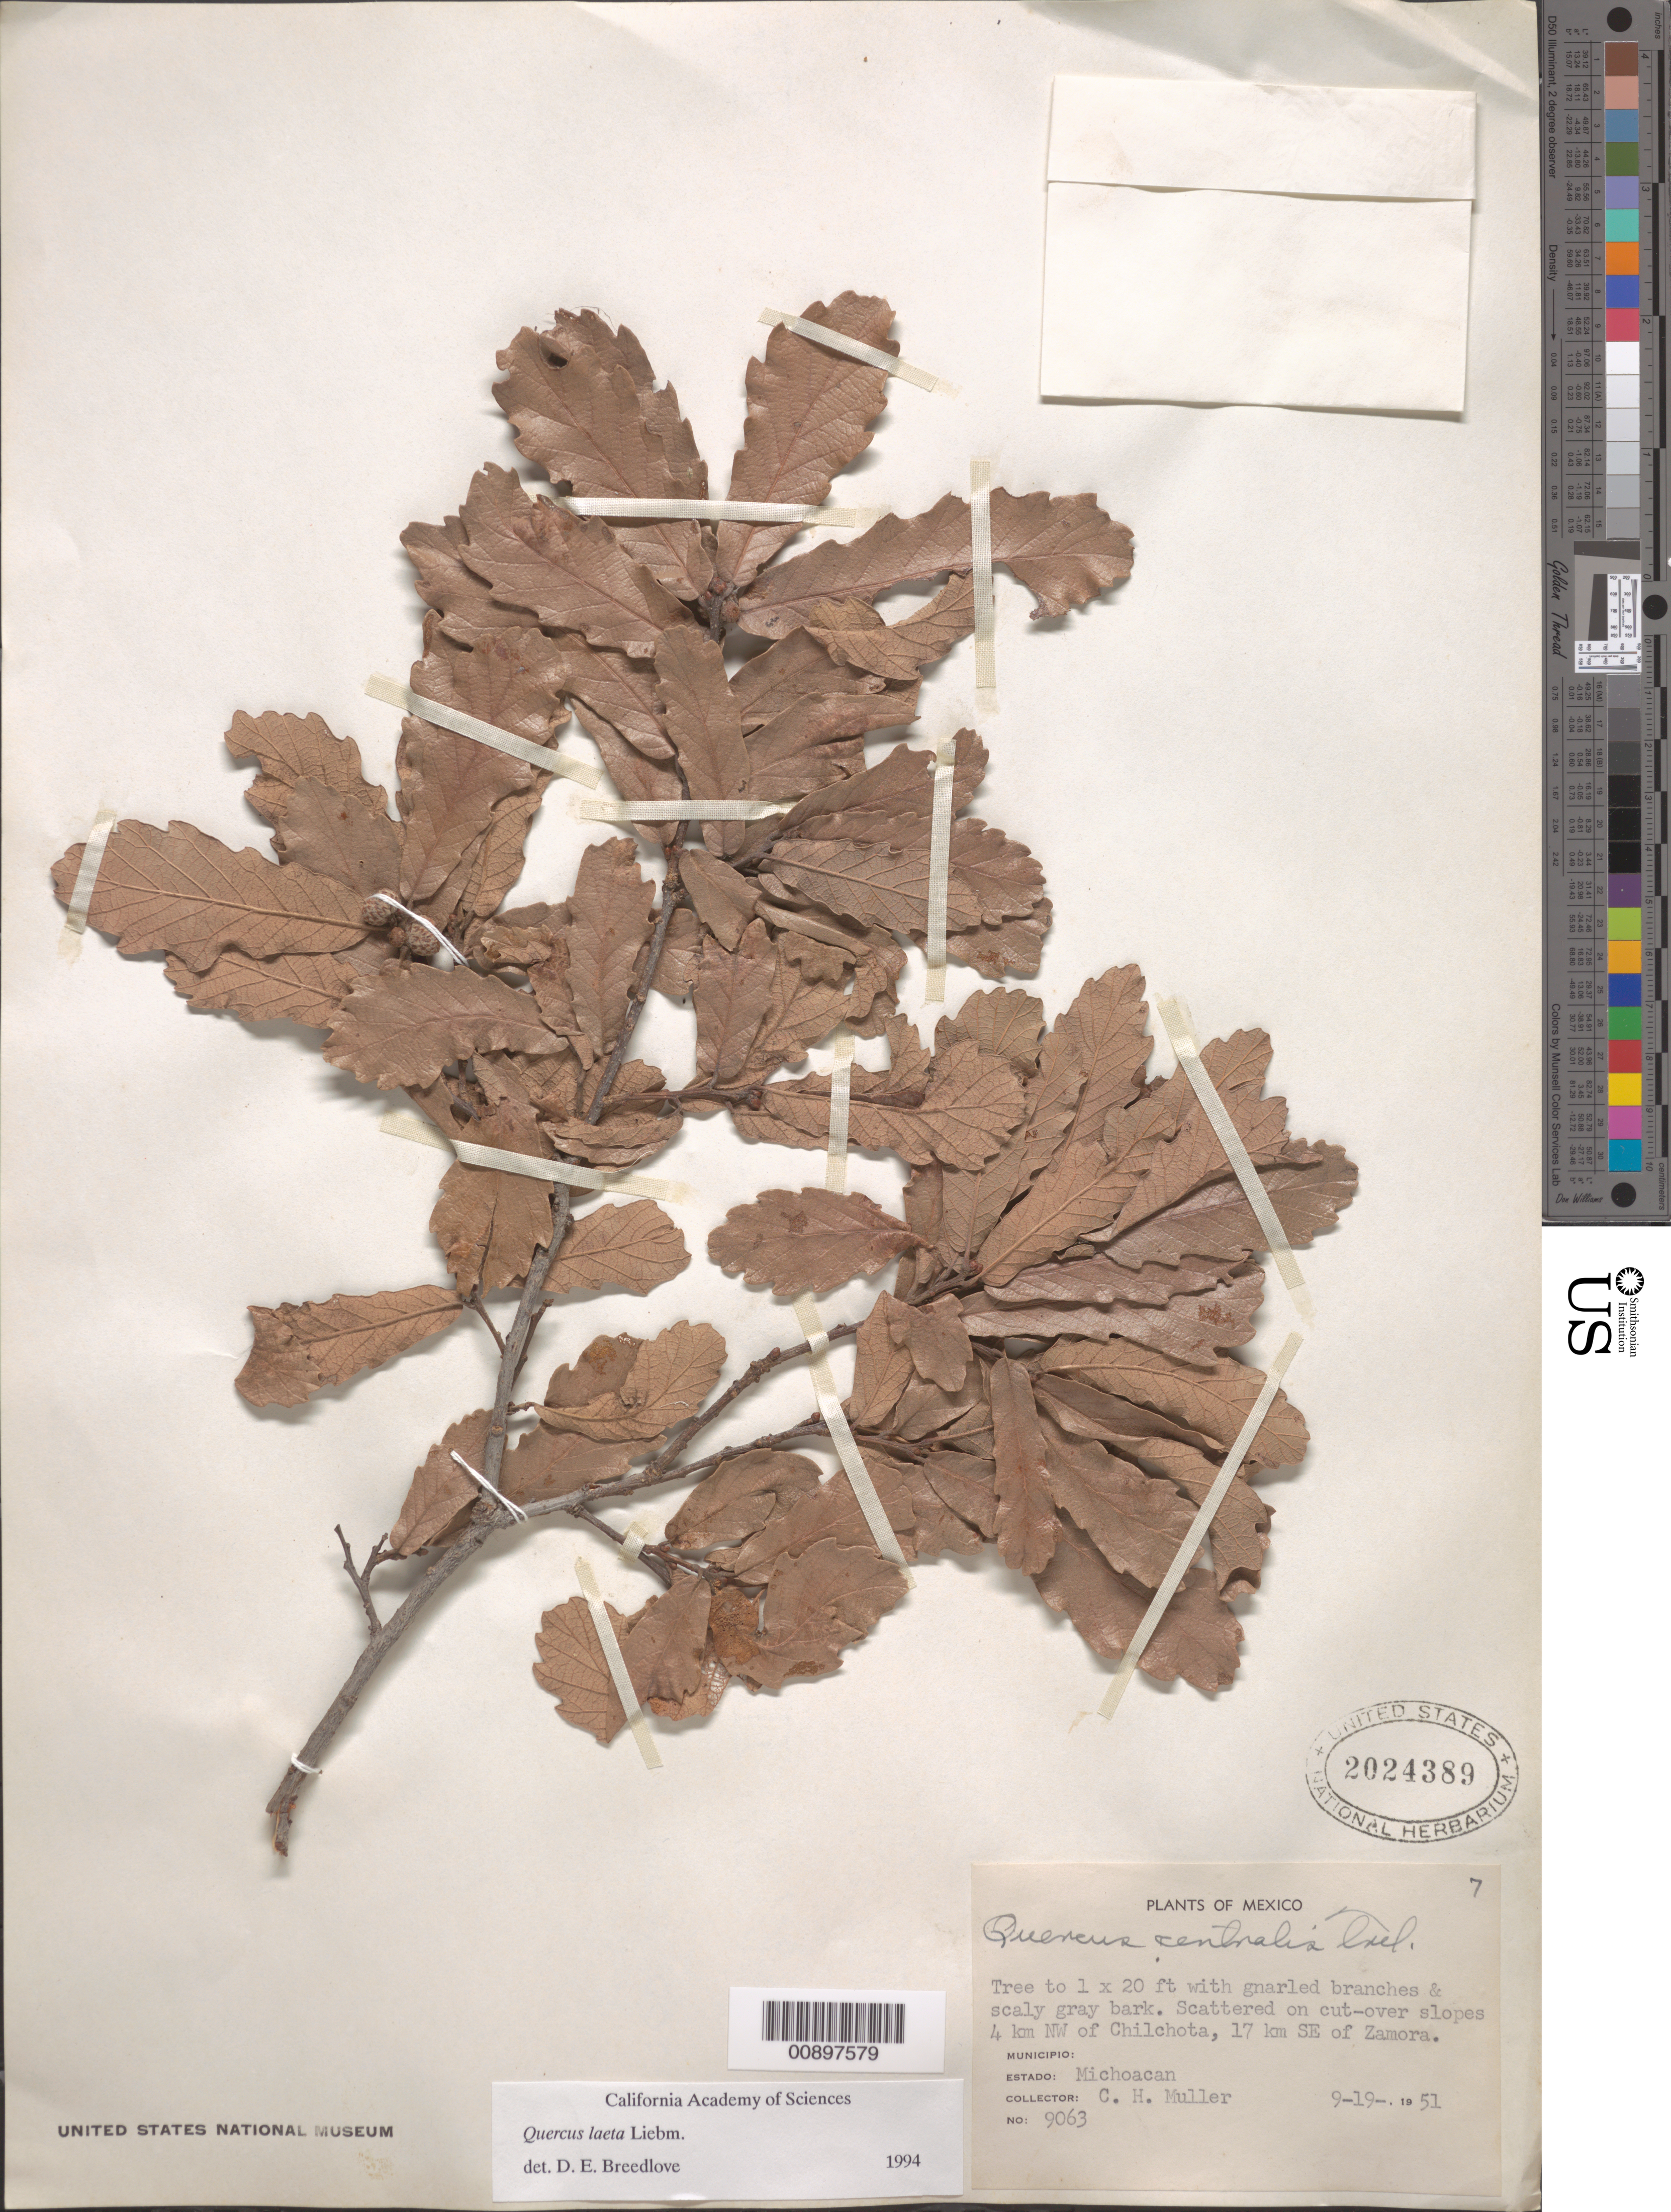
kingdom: Plantae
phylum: Tracheophyta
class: Magnoliopsida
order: Fagales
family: Fagaceae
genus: Quercus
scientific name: Quercus laeta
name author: Liebm.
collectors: C. H. Muller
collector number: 9063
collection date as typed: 19 Sep 1951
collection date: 1951-09-19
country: Mexico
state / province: Michoacán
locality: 4 km NW of Chilchota, 17 km SE of Zamora. Michoacán.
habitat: On cut-over slopes.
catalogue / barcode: US 2024389